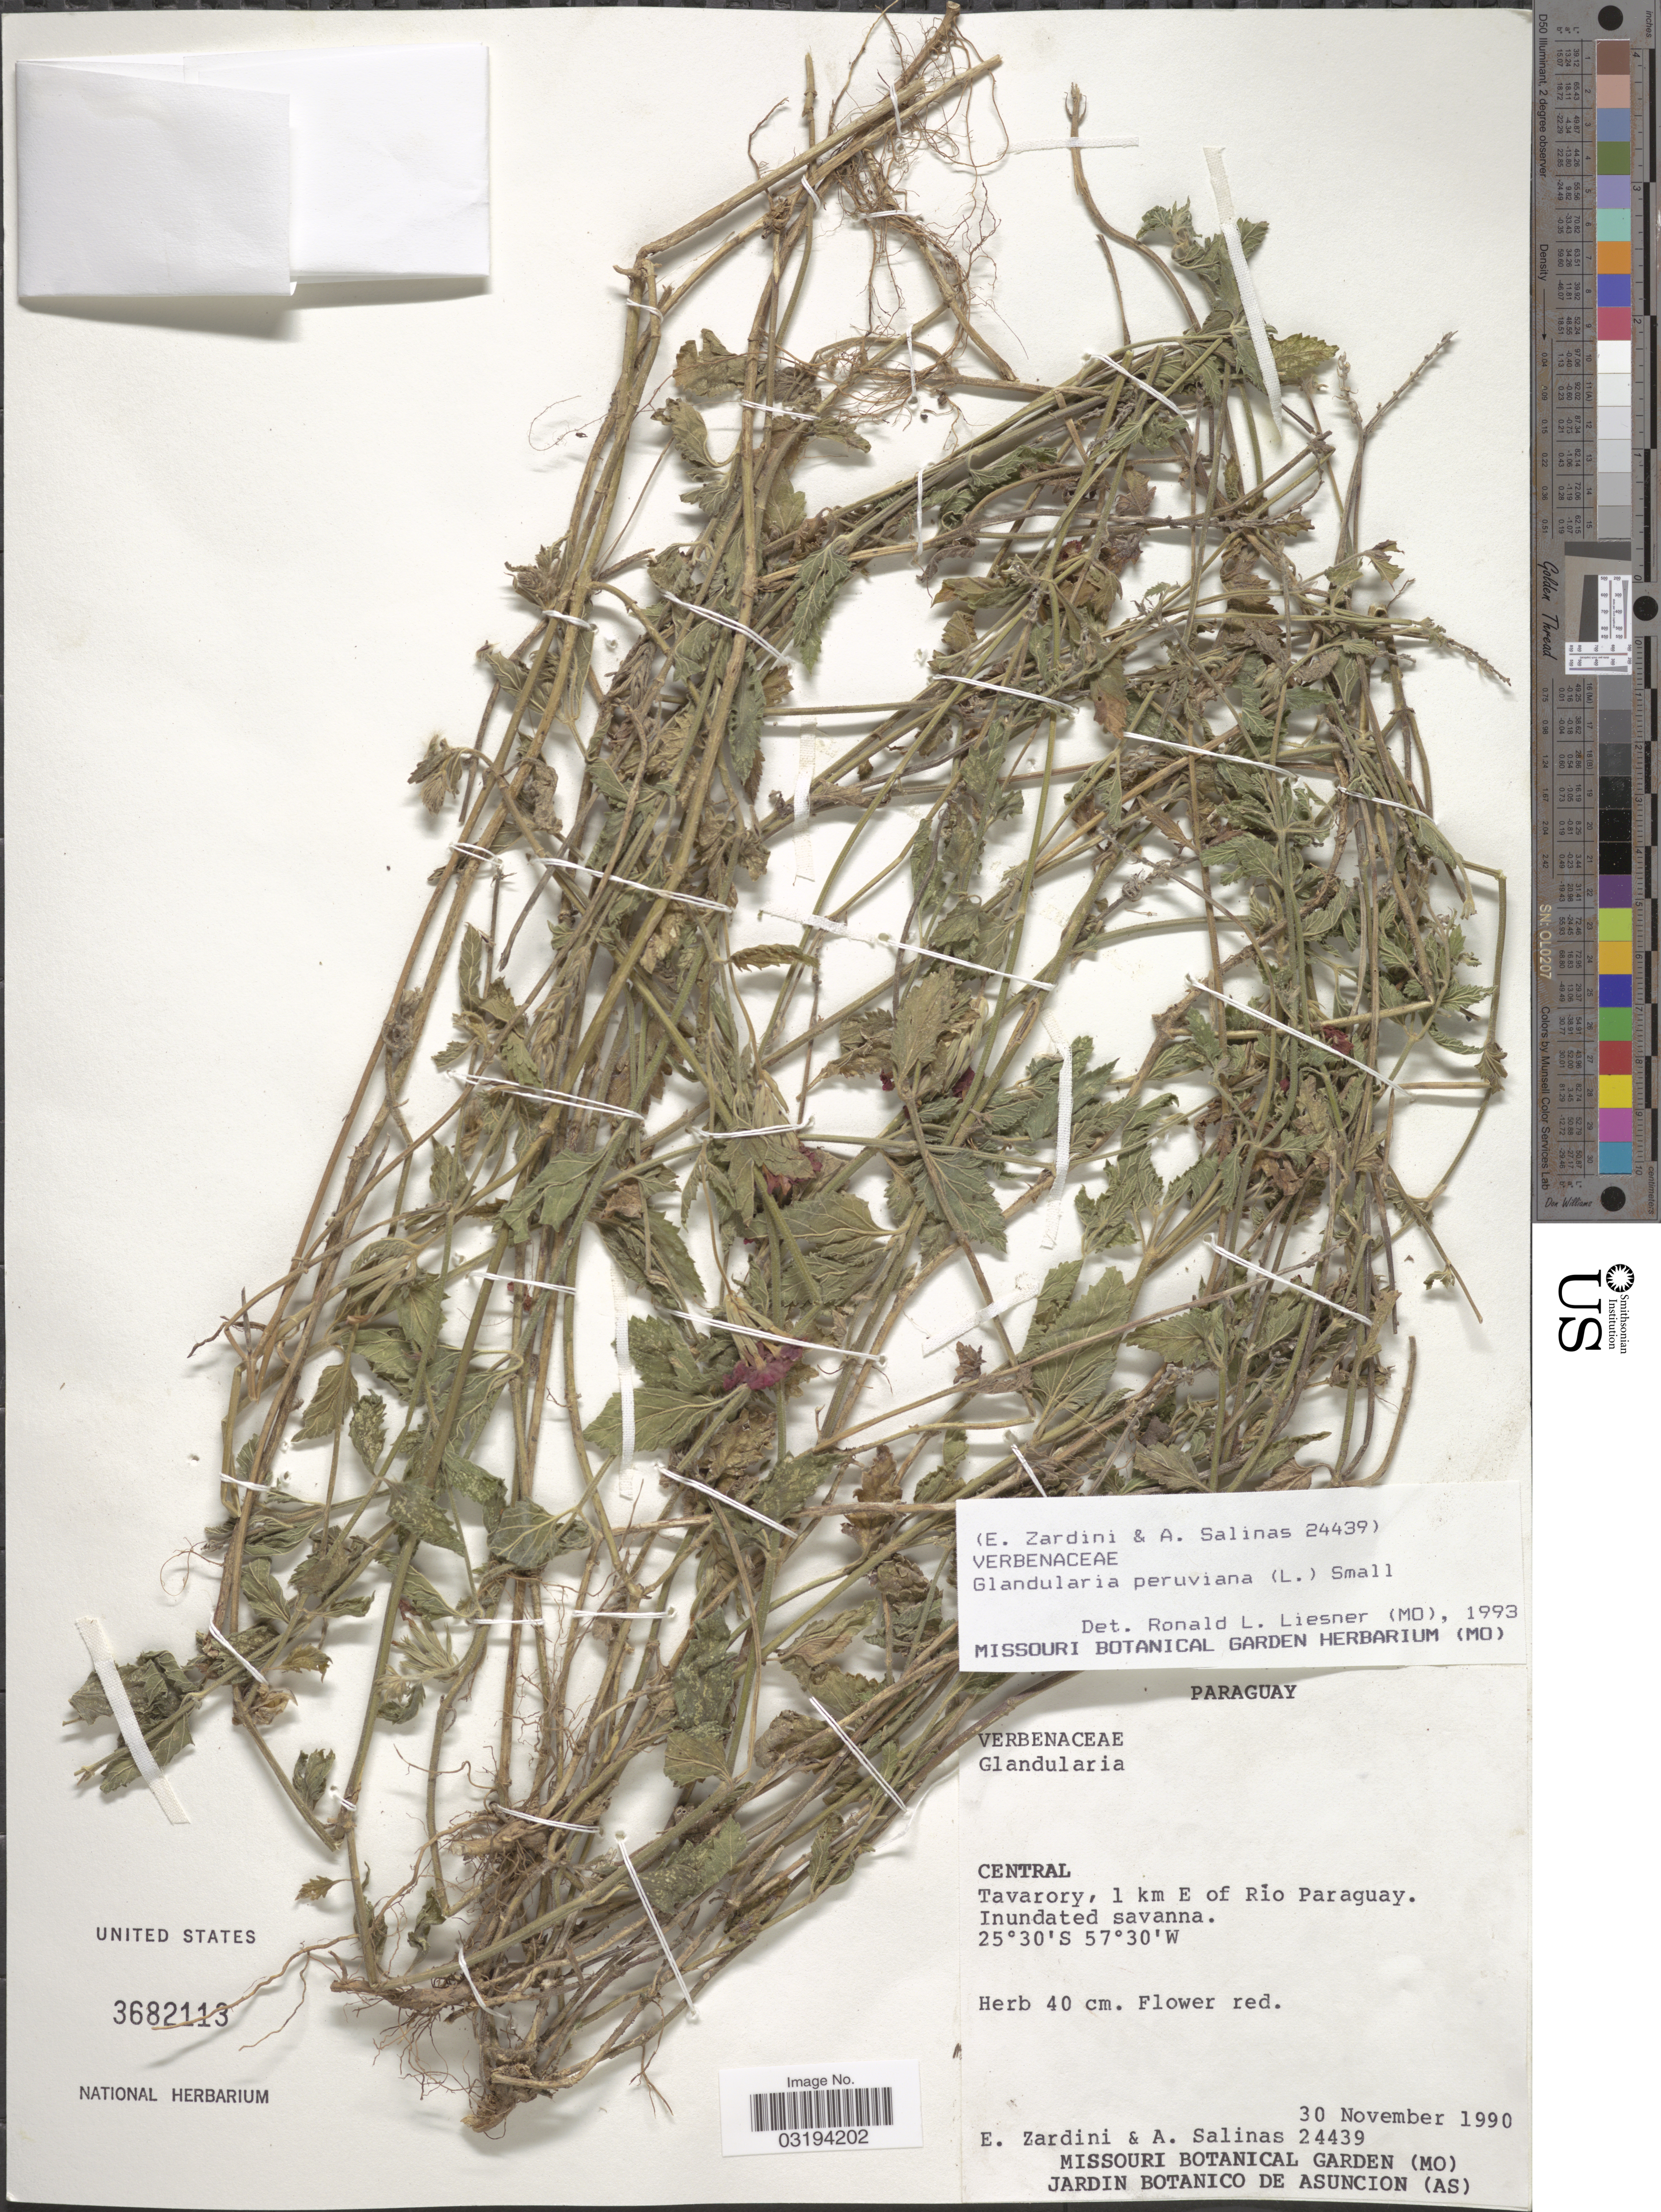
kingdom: Plantae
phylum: Tracheophyta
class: Magnoliopsida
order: Lamiales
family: Verbenaceae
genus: Verbena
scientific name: Verbena peruviana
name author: (L.) Britton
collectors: E. Zardini & A. Salinas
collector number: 24439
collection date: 1990-11-30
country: Paraguay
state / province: Central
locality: Tavarory, 1 km E of Río Paraguay.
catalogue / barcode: US 3682113